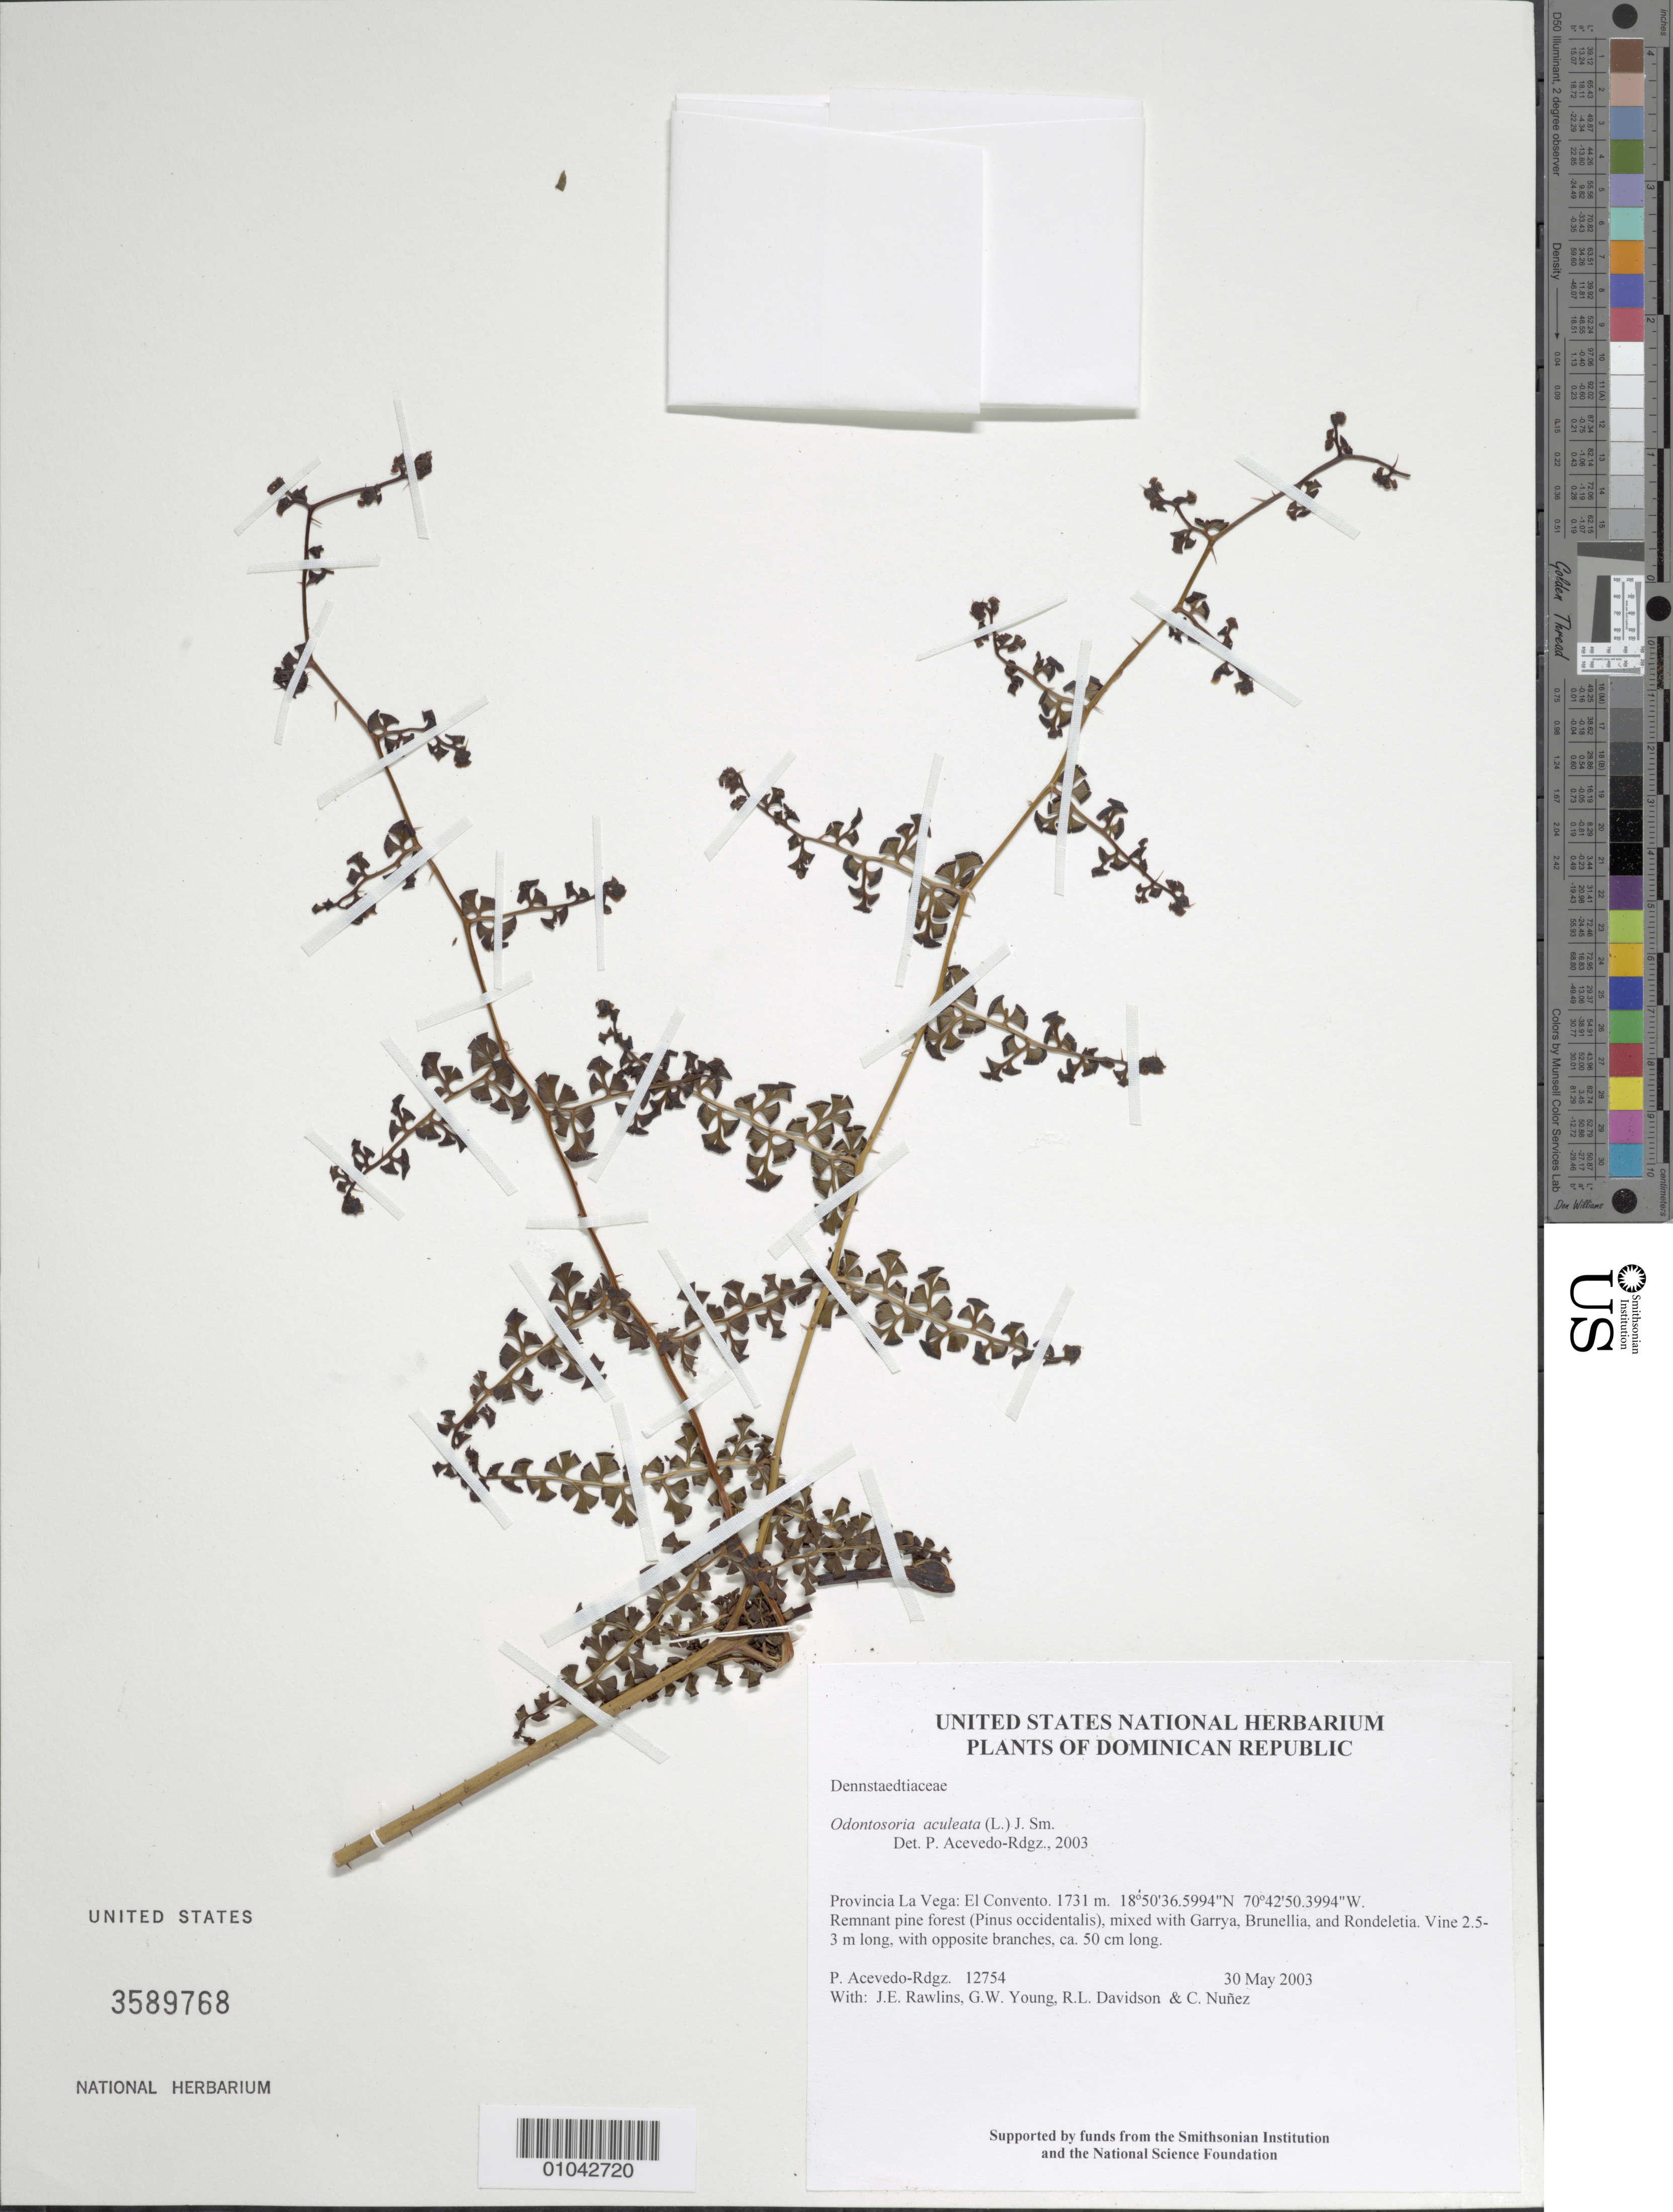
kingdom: Plantae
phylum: Tracheophyta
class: Polypodiopsida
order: Polypodiales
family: Lindsaeaceae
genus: Odontosoria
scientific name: Odontosoria aculeata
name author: (L.) J. Sm.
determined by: Acevedo-Rodríguez, P., (BOT), Smithsonian Institution - National Museum of Natural History (UNITED STATES)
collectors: P. Acevedo-Rodr., J. Rawlins, G. Young, R. Davidson & C. Nunez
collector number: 12754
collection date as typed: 30 May 2003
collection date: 2003-05-30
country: Dominican Republic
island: Hispaniola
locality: Provincia La Vega: El Convento.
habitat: Remnant pine forest (Pinus occidentalis), mixed with Garrya, Brunellia, and Rondeletia.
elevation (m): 1731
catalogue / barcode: US 3589768